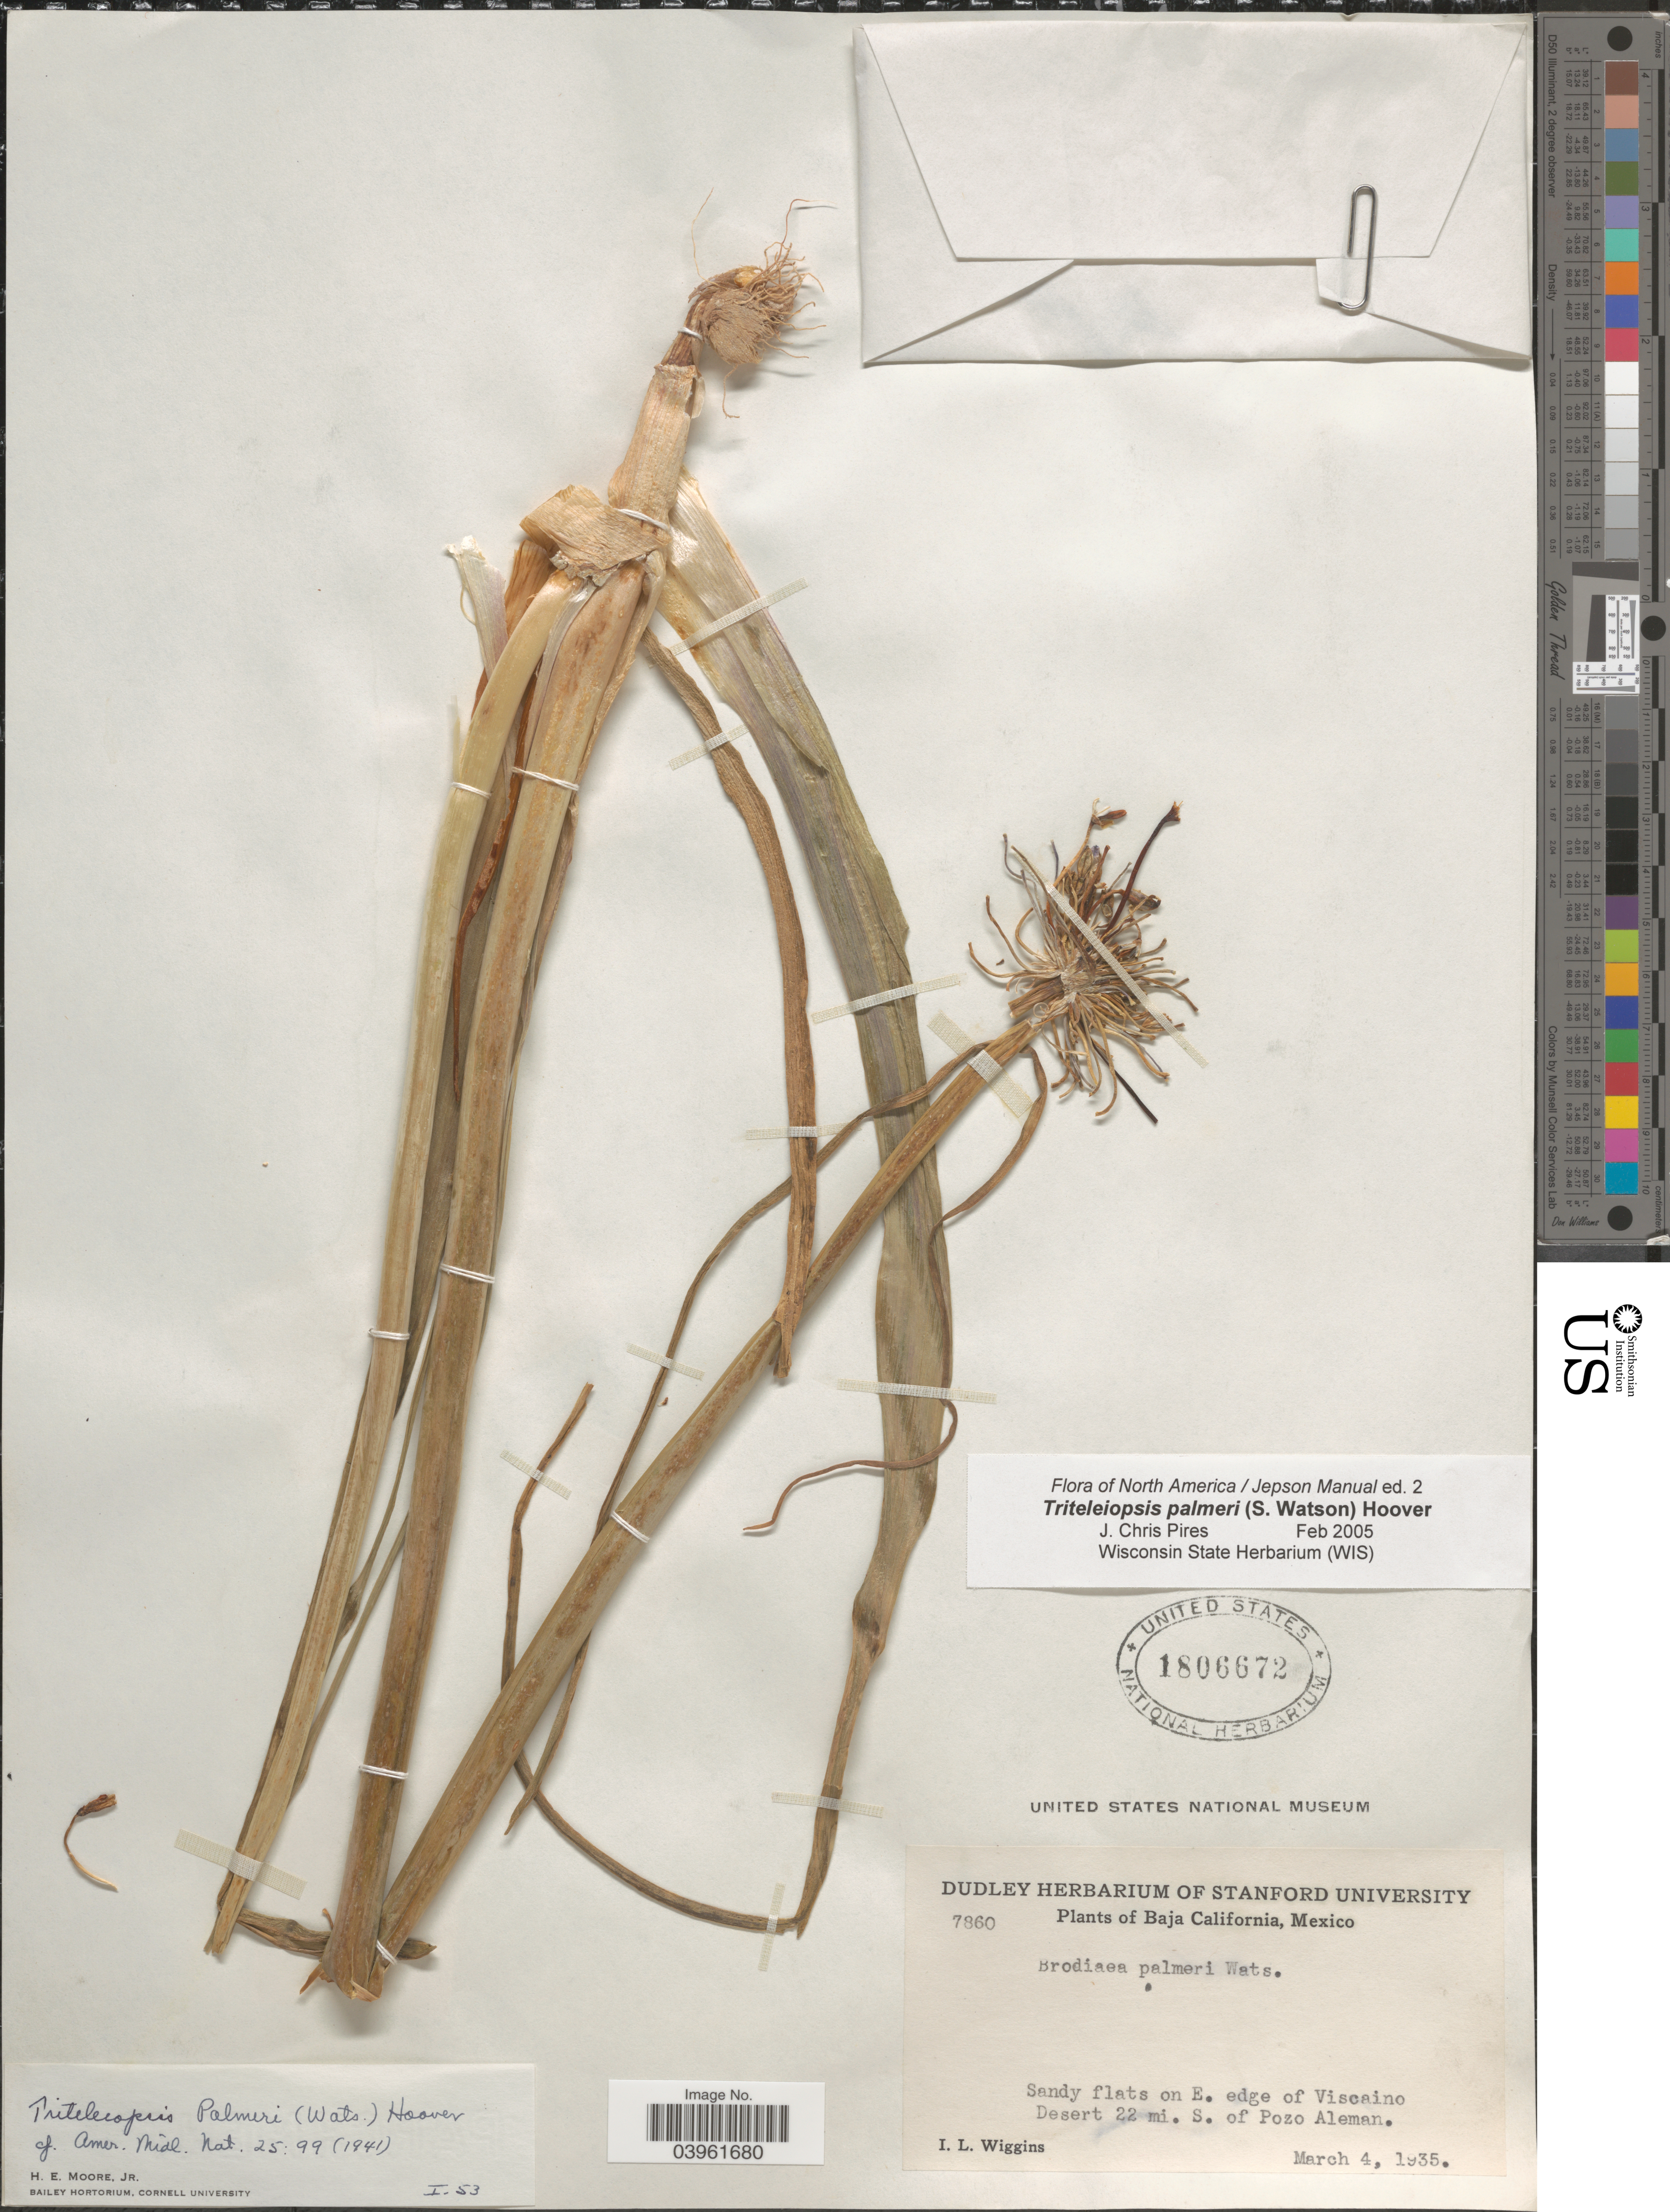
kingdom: Plantae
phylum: Tracheophyta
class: Liliopsida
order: Asparagales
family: Asparagaceae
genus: Triteleiopsis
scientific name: Triteleiopsis palmeri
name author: (S. Watson) Hoover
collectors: I. L. Wiggins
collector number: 7860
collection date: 1935-03-04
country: Mexico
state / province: Baja California Sur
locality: Sandy flats on E. edge of Viscaino Desert 22 mi. S. of Pozo Aleman.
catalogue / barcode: US 1806672